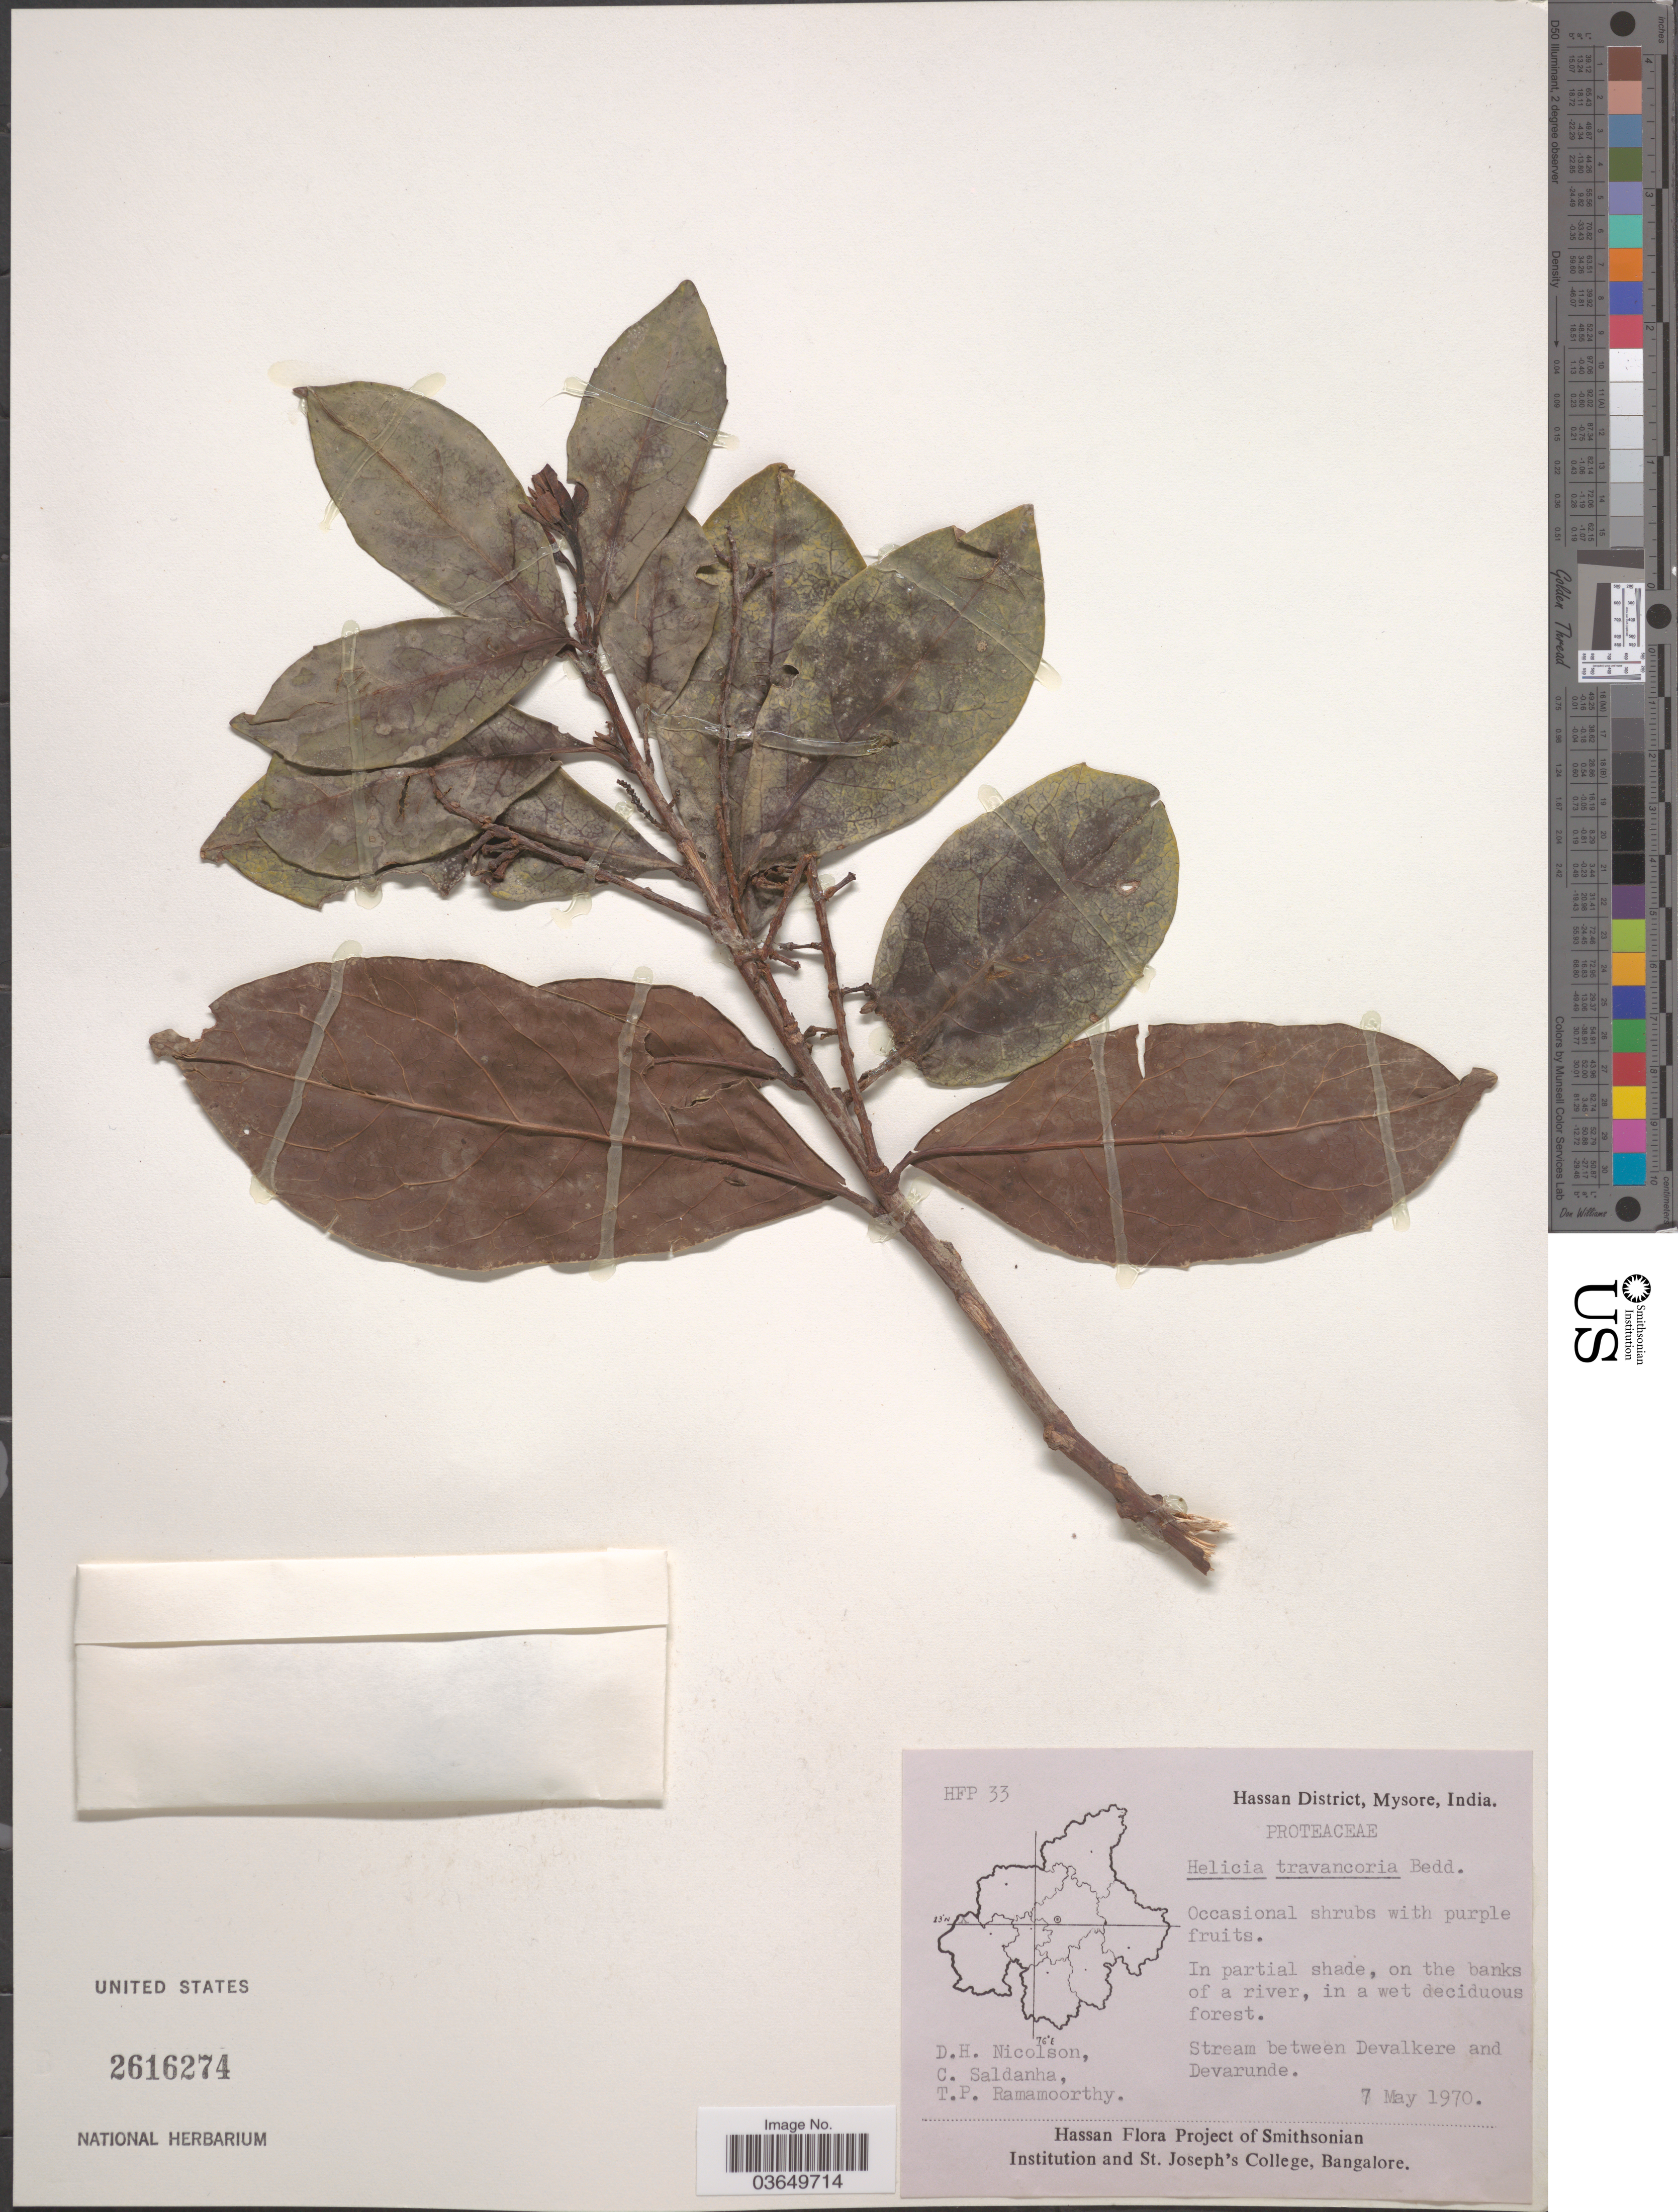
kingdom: Plantae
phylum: Tracheophyta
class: Magnoliopsida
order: Proteales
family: Proteaceae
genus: Helicia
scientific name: Helicia travancorica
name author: Bedd. ex Hook. f.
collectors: D. H. Nicolson, C. Saldanha & T. P. Ramamoorthy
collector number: HFP 33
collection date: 1970-05-07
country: India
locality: Hassan District, Mysore. Stream between Devalkere and Devarunde.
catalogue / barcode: US 2616274